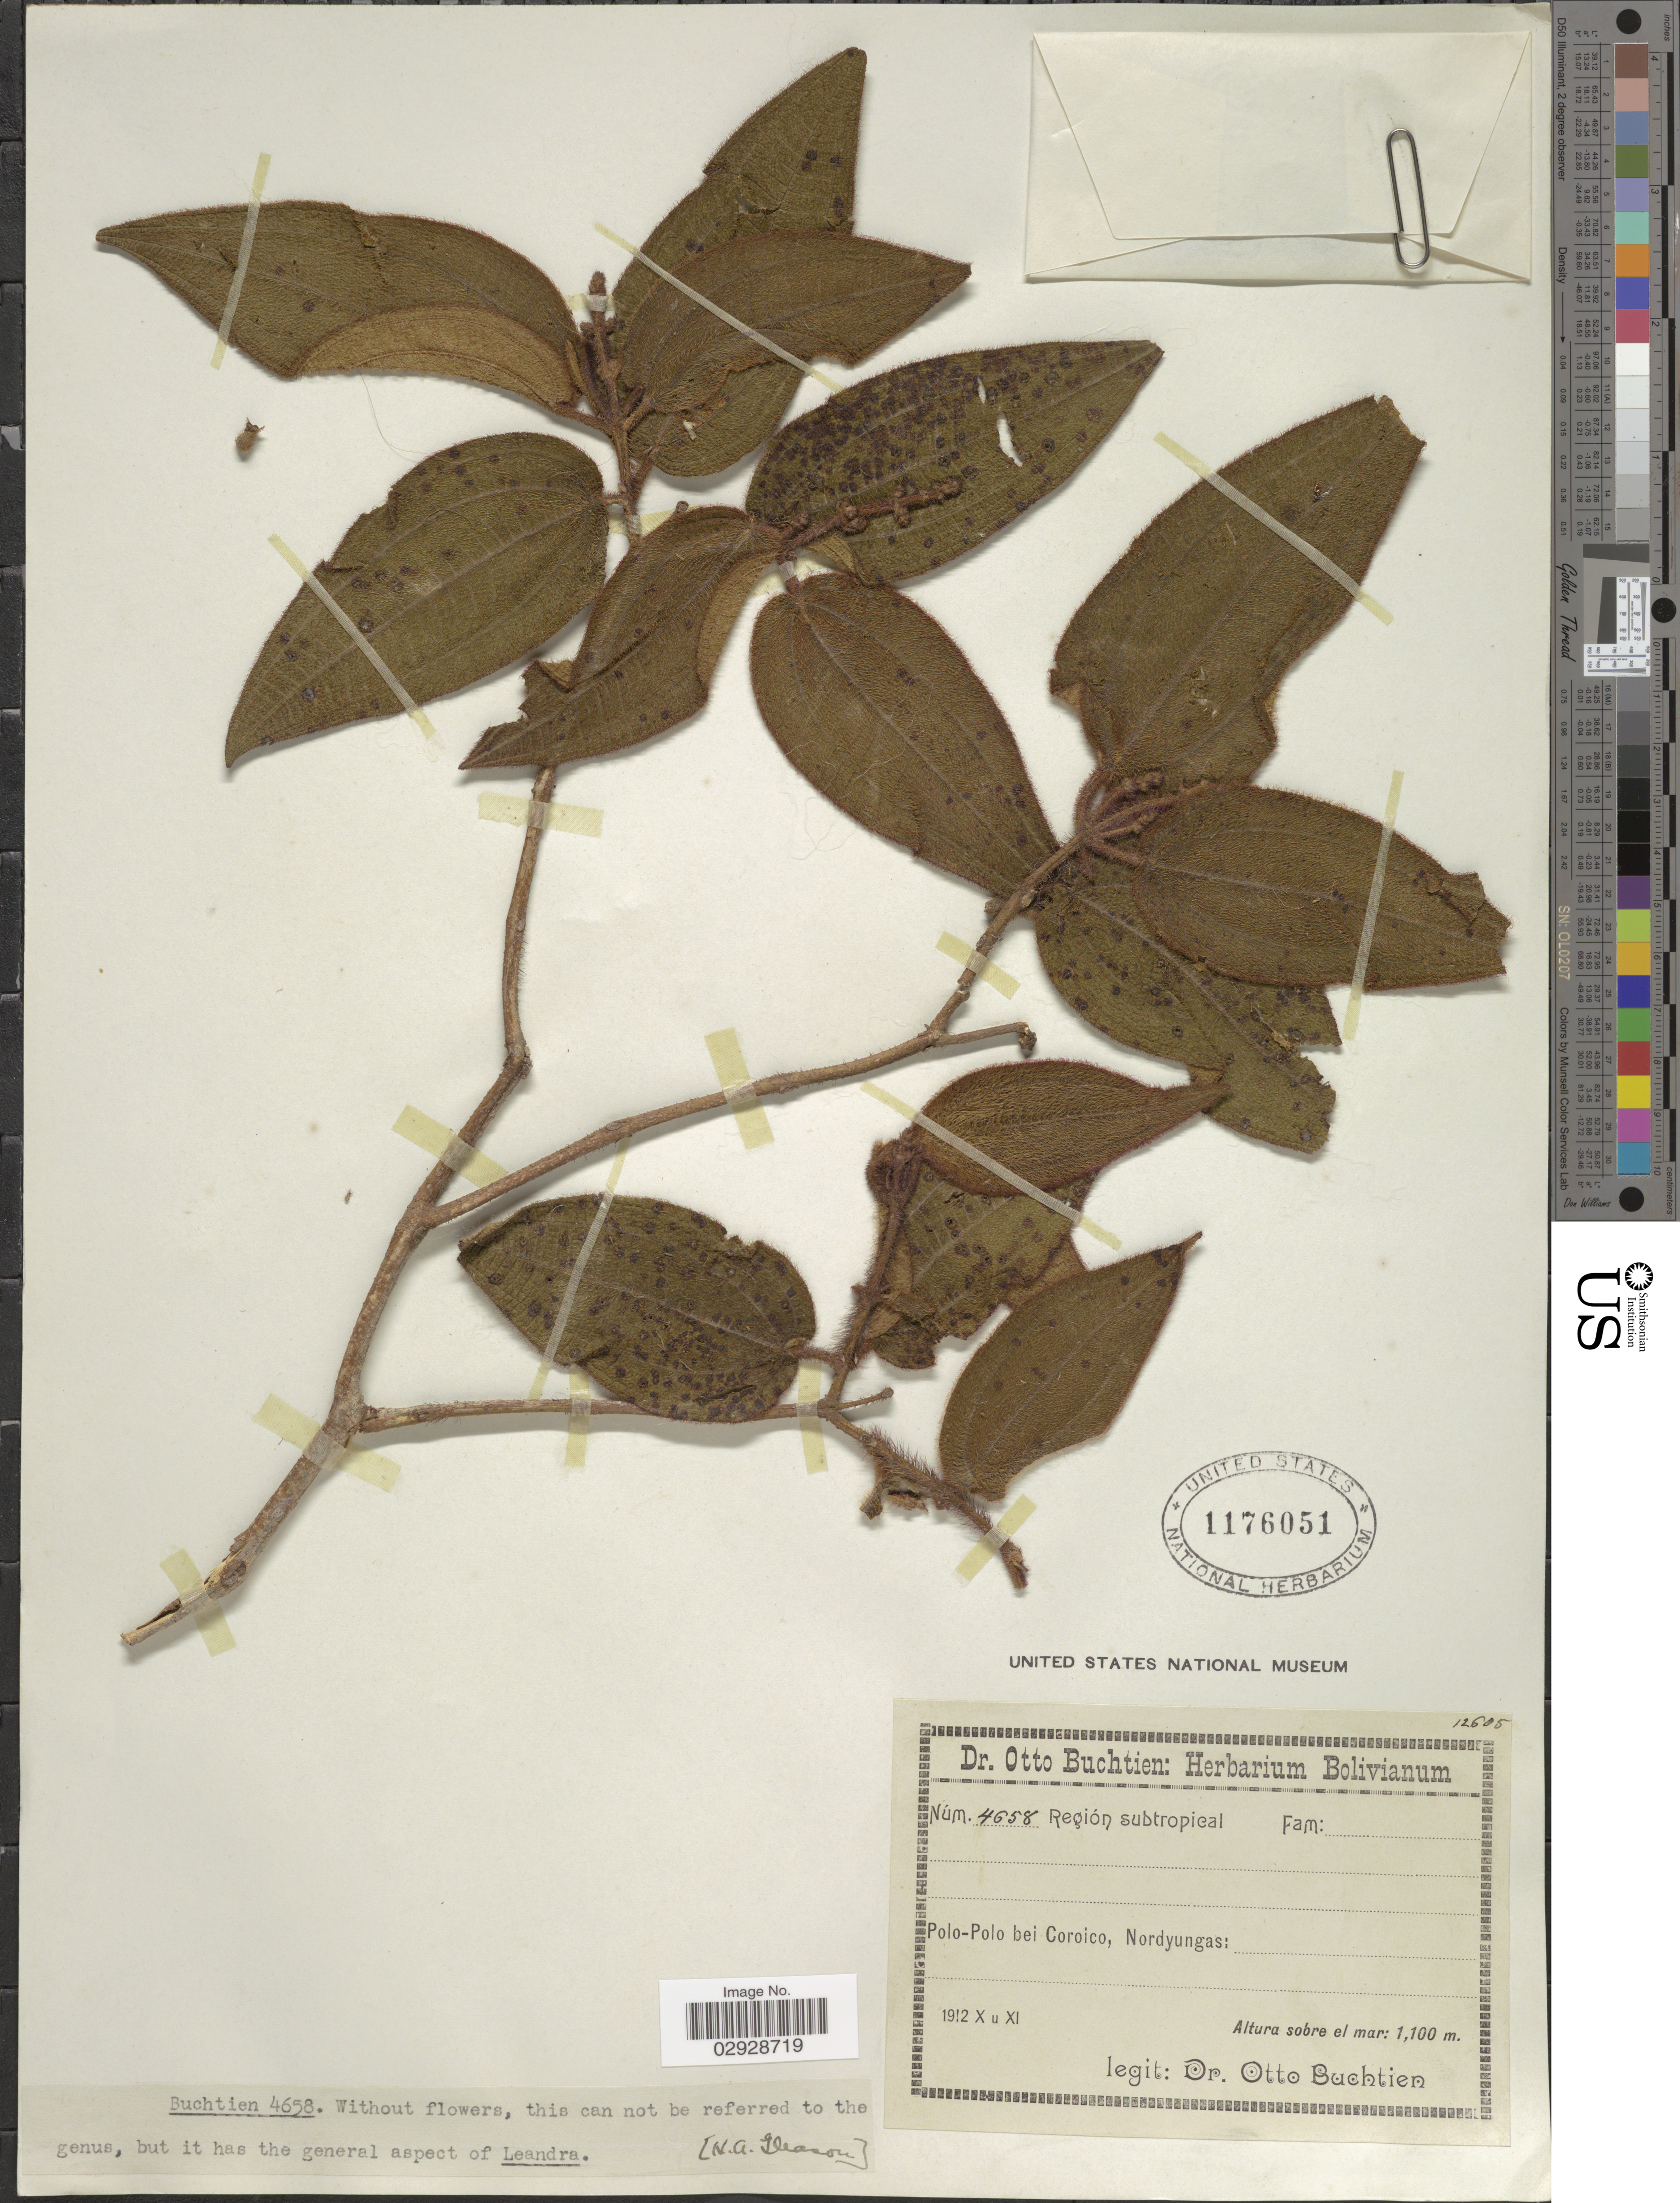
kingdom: Plantae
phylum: Tracheophyta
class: Magnoliopsida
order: Myrtales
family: Melastomataceae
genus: Leandra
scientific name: Leandra crenata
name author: (D. Don) Cogn.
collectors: O. Buchtien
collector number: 4658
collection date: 1912-10/1912-11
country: Bolivia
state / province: La Paz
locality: Polo-Polo bei Coroico, Nordyungas.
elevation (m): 1100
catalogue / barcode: US 1176051